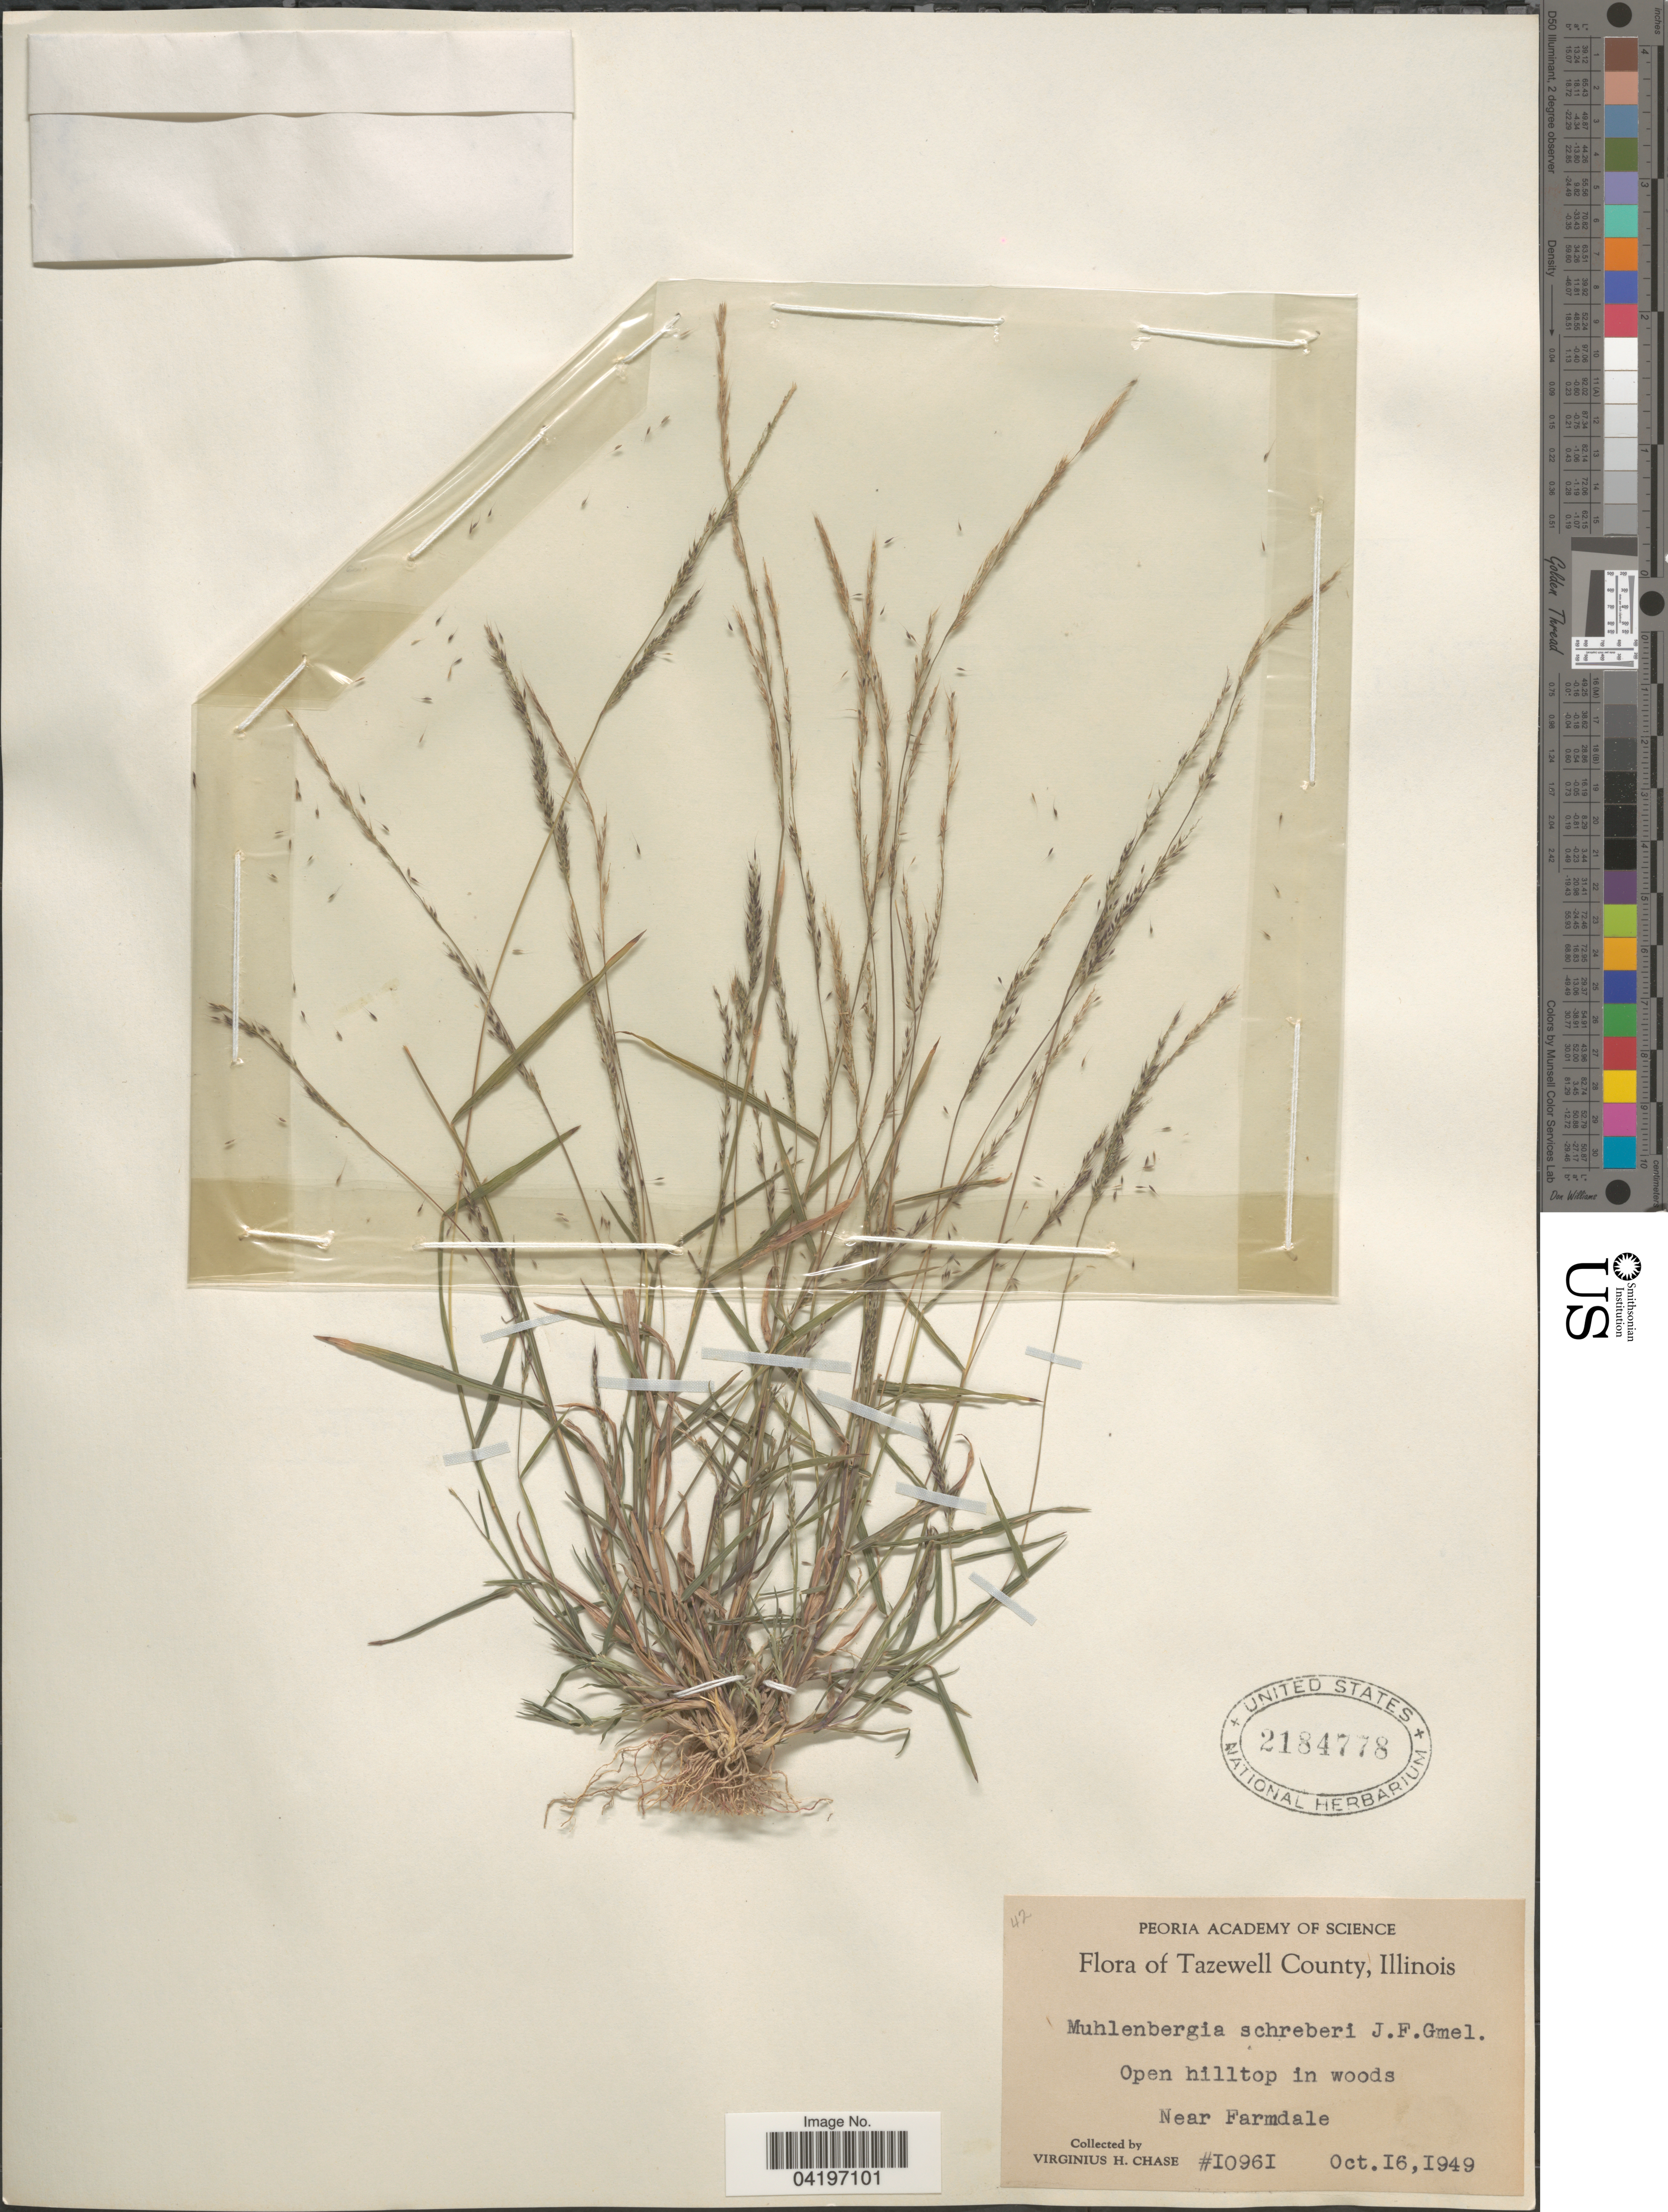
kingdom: Plantae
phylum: Tracheophyta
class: Liliopsida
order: Poales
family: Poaceae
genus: Muhlenbergia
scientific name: Muhlenbergia schreberi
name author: J.F. Gmel.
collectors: V. H. Chase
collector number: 10961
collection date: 1949-10-16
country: United States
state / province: Illinois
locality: Tazewell County. Open hilltop in woods Near Farmdale.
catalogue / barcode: US 2184778